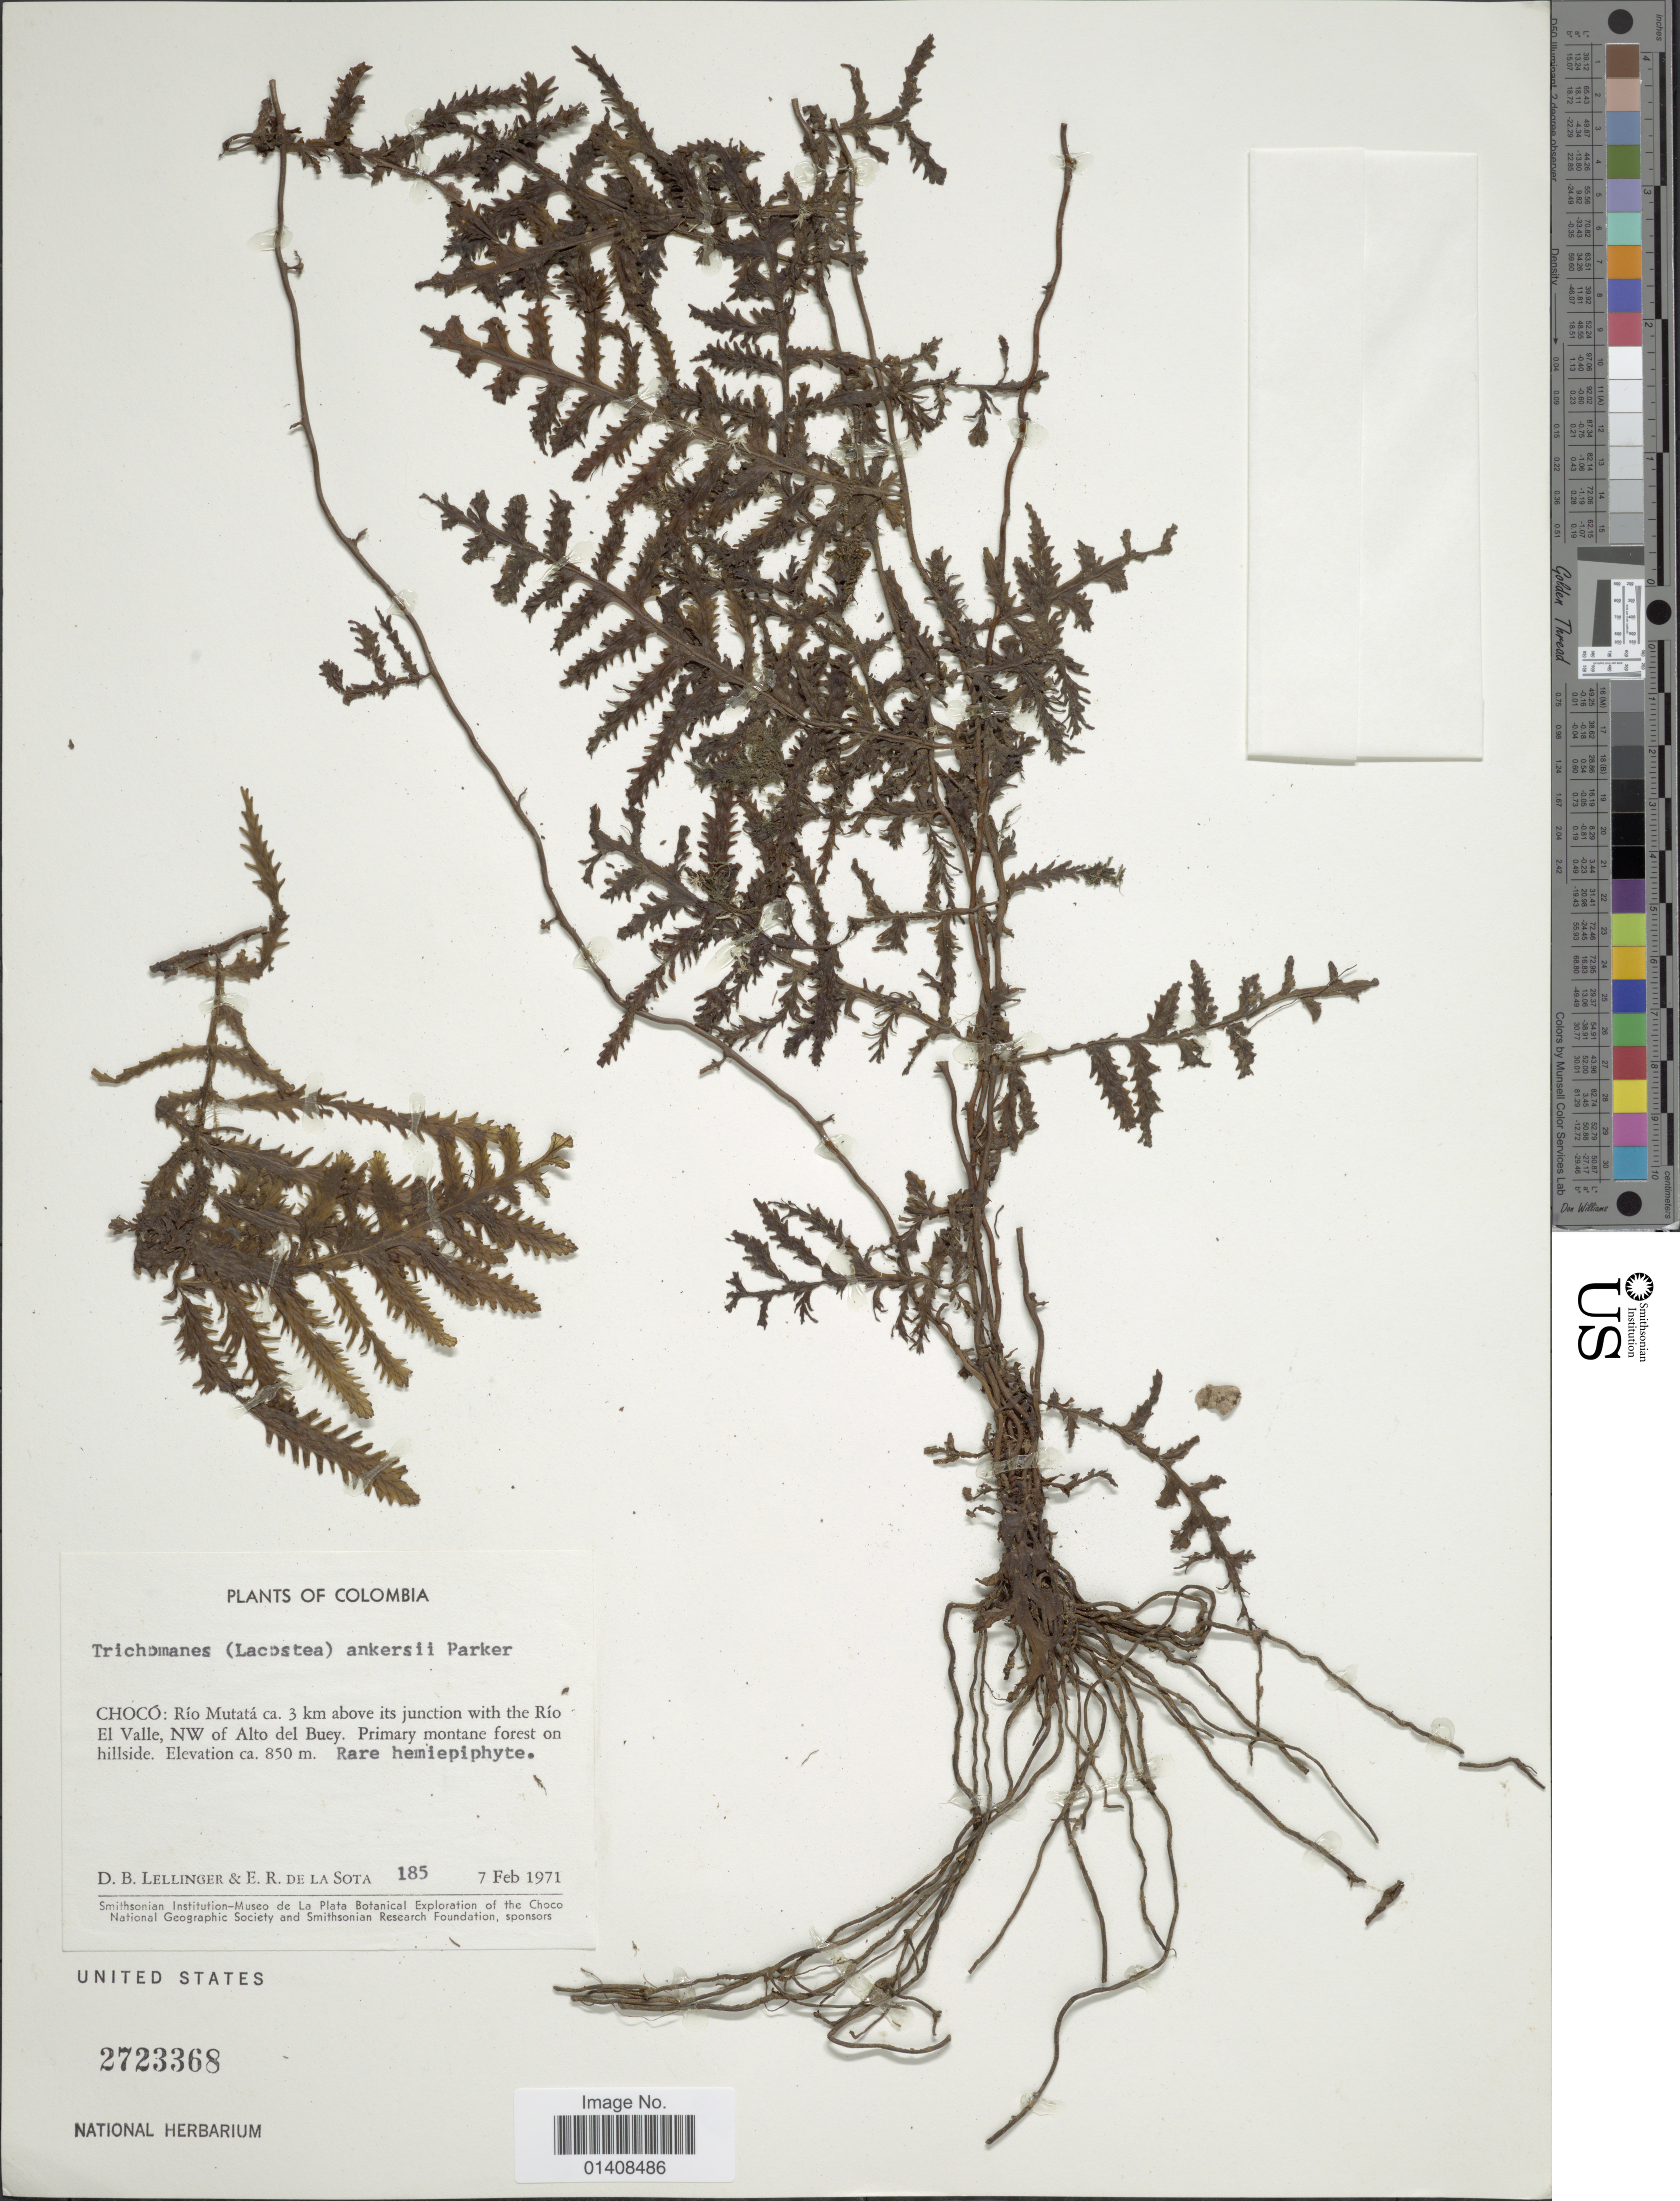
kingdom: Plantae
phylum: Tracheophyta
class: Polypodiopsida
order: Hymenophyllales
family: Hymenophyllaceae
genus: Trichomanes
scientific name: Trichomanes ankersii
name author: C. Parker ex Hook. & Grev.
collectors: D. B. Lellinger & E. R. de la Sota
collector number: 185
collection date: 1971-02-07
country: Colombia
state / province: Chocó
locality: Rio Mutata ca. 3 km above its junction with the Rio El Valle NW of Alto del Buey.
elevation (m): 850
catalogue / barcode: US 2723368